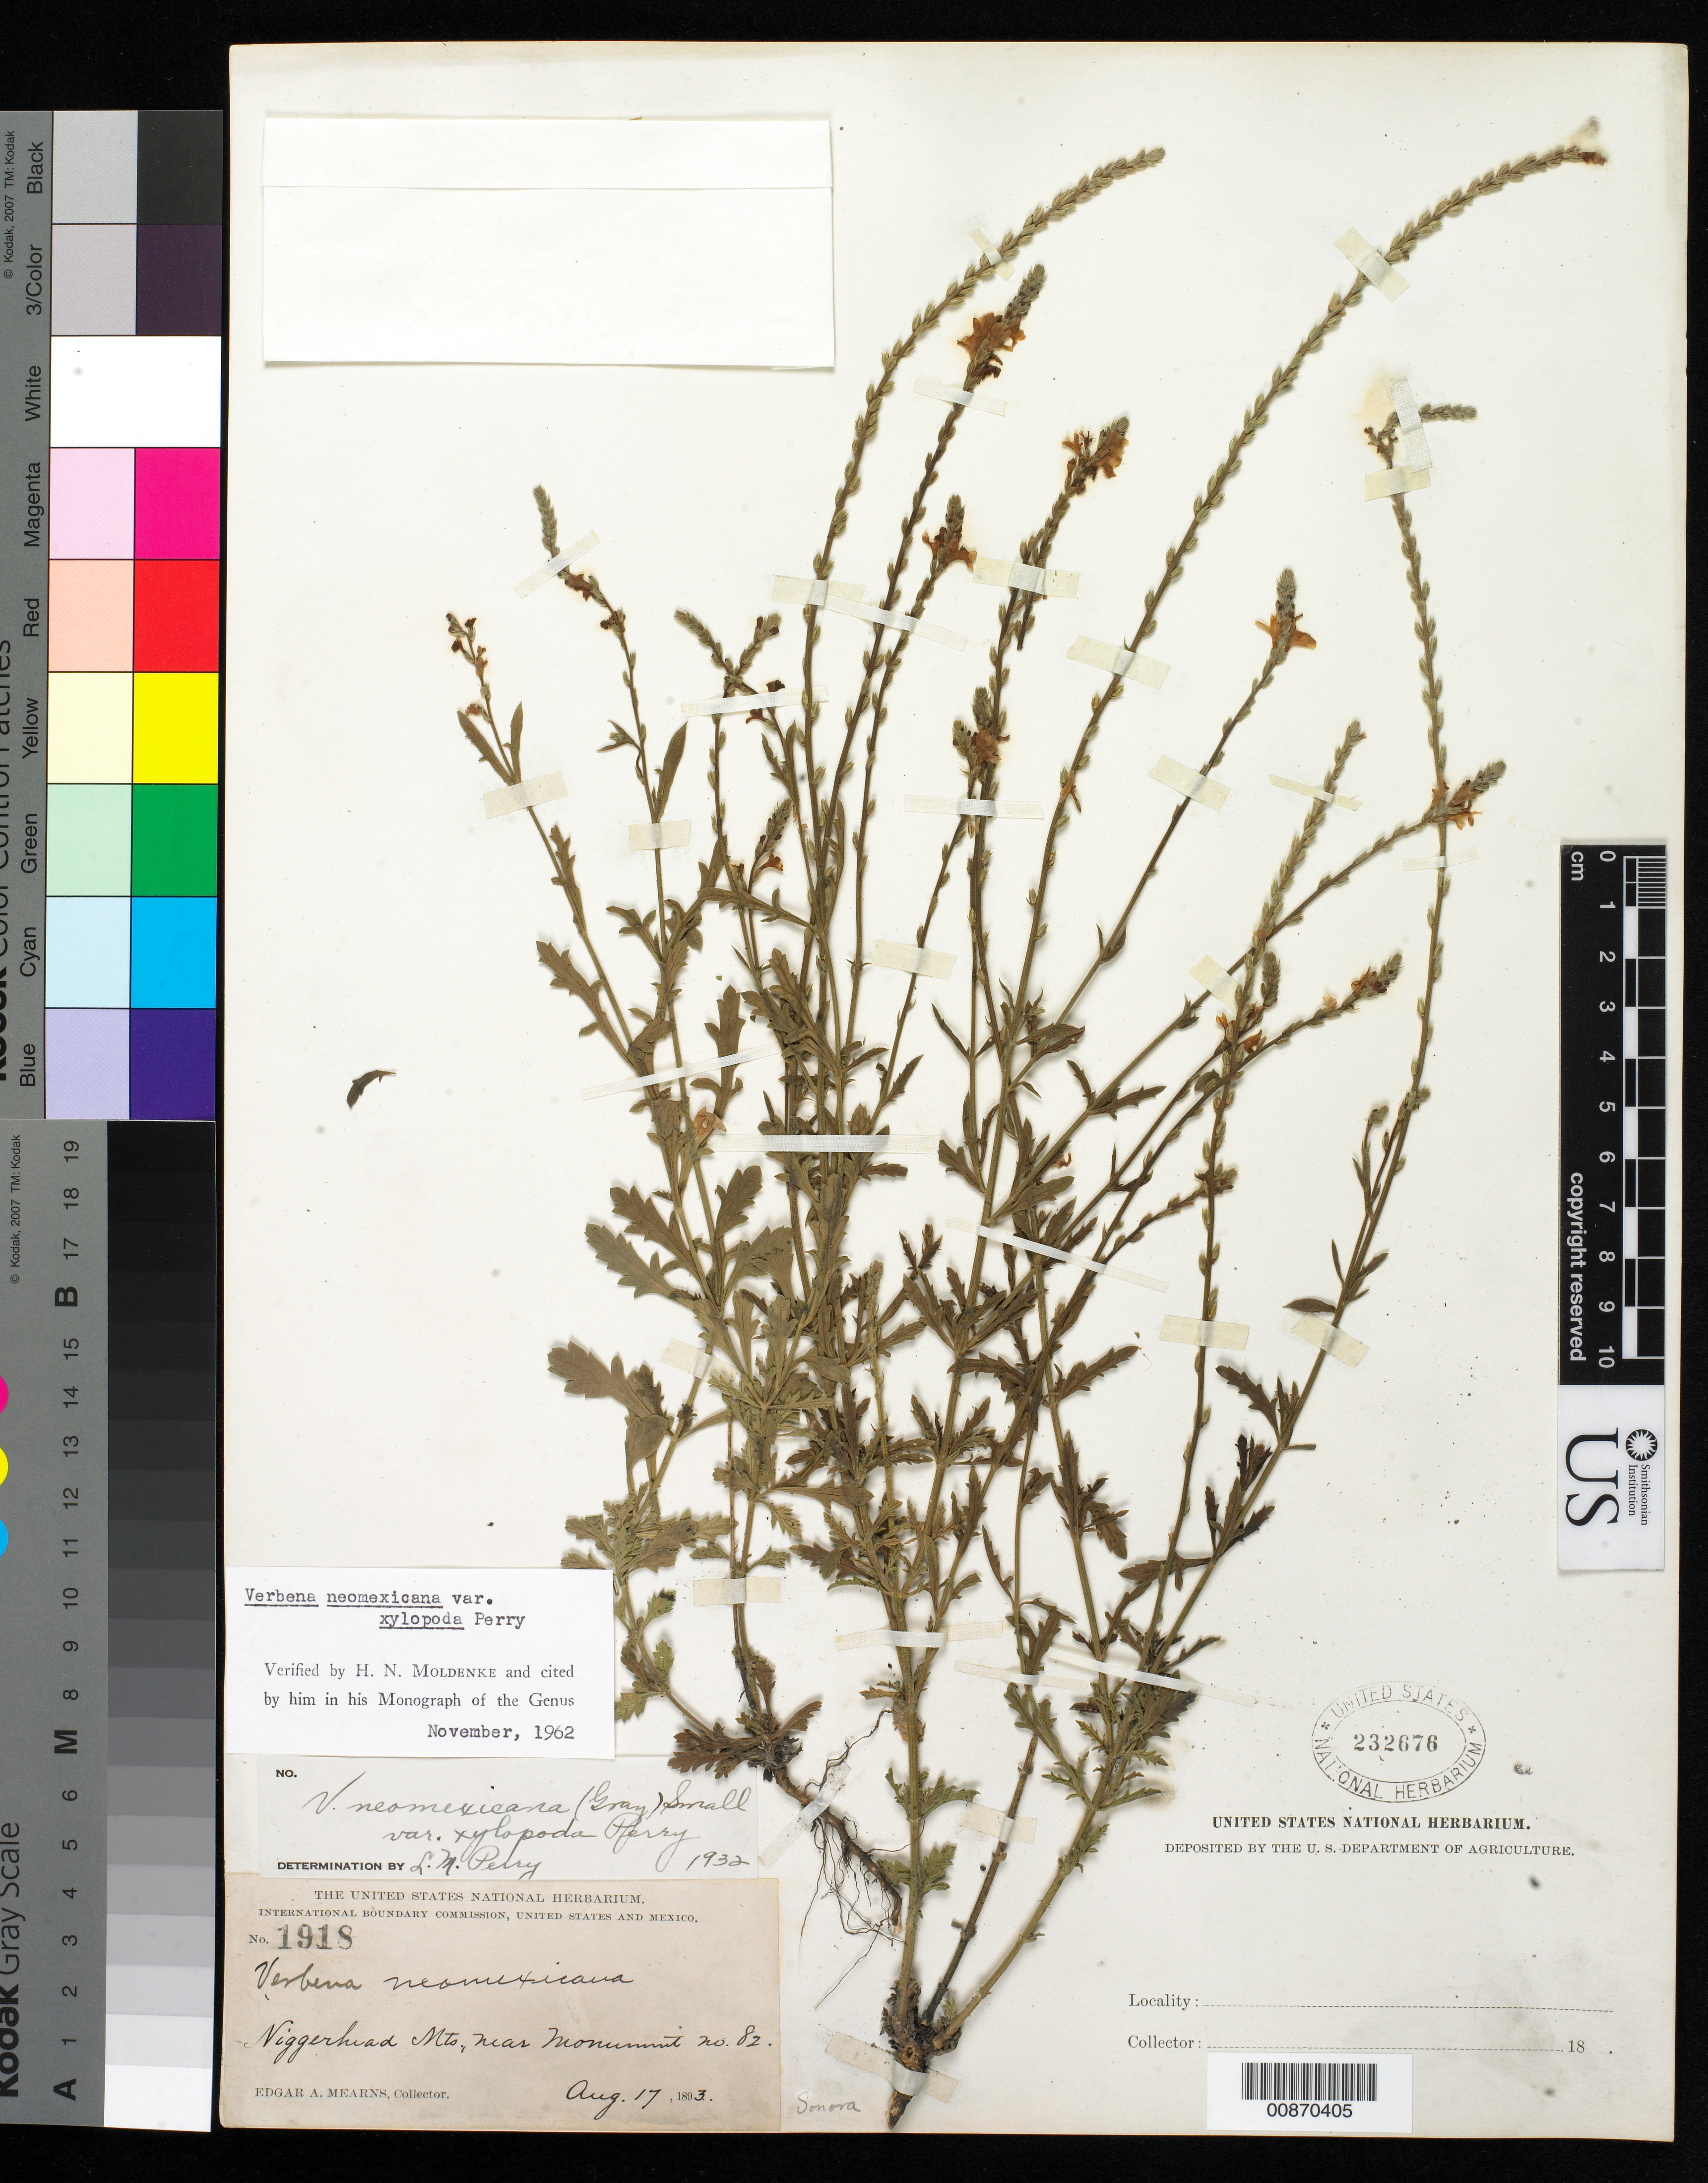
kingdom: Plantae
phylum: Tracheophyta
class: Magnoliopsida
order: Lamiales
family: Verbenaceae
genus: Verbena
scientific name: Verbena neomexicana var. xylopoda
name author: L.M. Perry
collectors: E. A. Mearns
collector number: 1918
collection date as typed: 17 Aug 1893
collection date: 1893-08-17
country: Mexico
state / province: Sonora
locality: Niggerhead Mts., near monument no. 82.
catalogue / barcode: US 232676